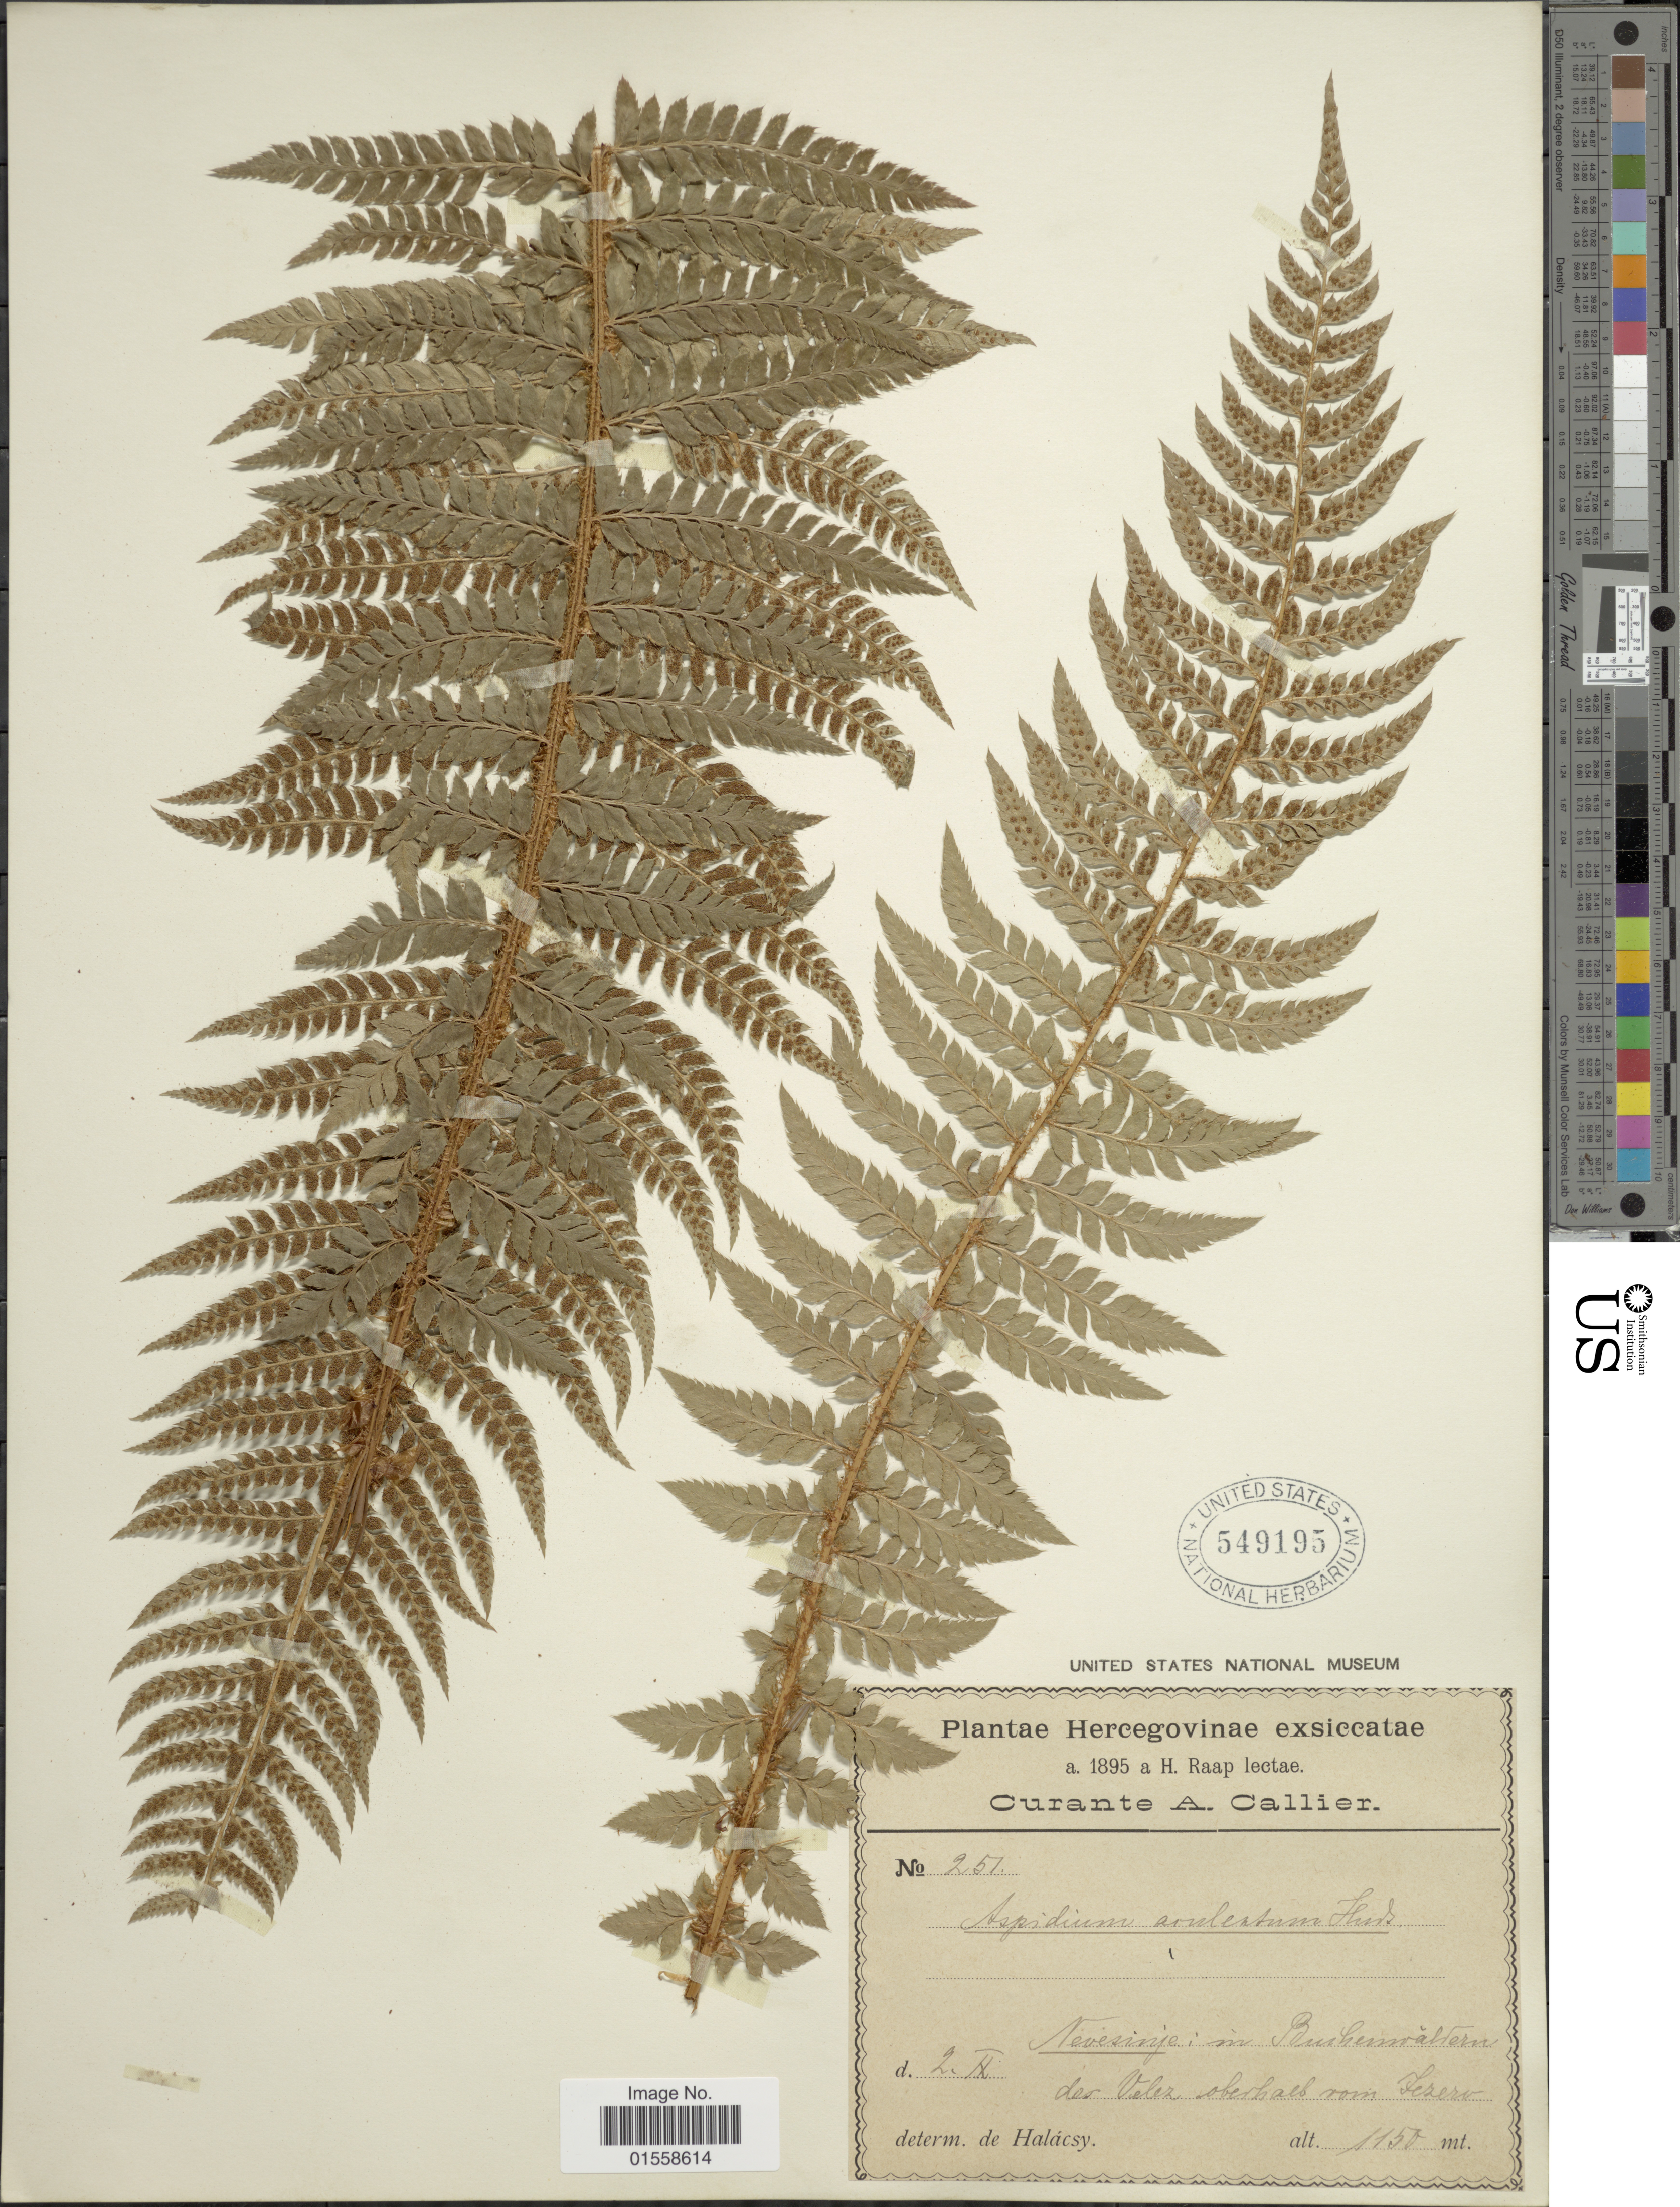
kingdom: Plantae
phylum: Tracheophyta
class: Polypodiopsida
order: Polypodiales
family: Dryopteridaceae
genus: Polystichum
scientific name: Polystichum aculeatum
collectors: H. Raap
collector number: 251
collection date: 1895-09-02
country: Bosnia and Herzegovina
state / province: Srpska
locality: Hercegovinae. Nevesinje: in Bushenwaldern der Velez oberhalb von Jezero. [interpreted]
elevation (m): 1150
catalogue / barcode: US 549195